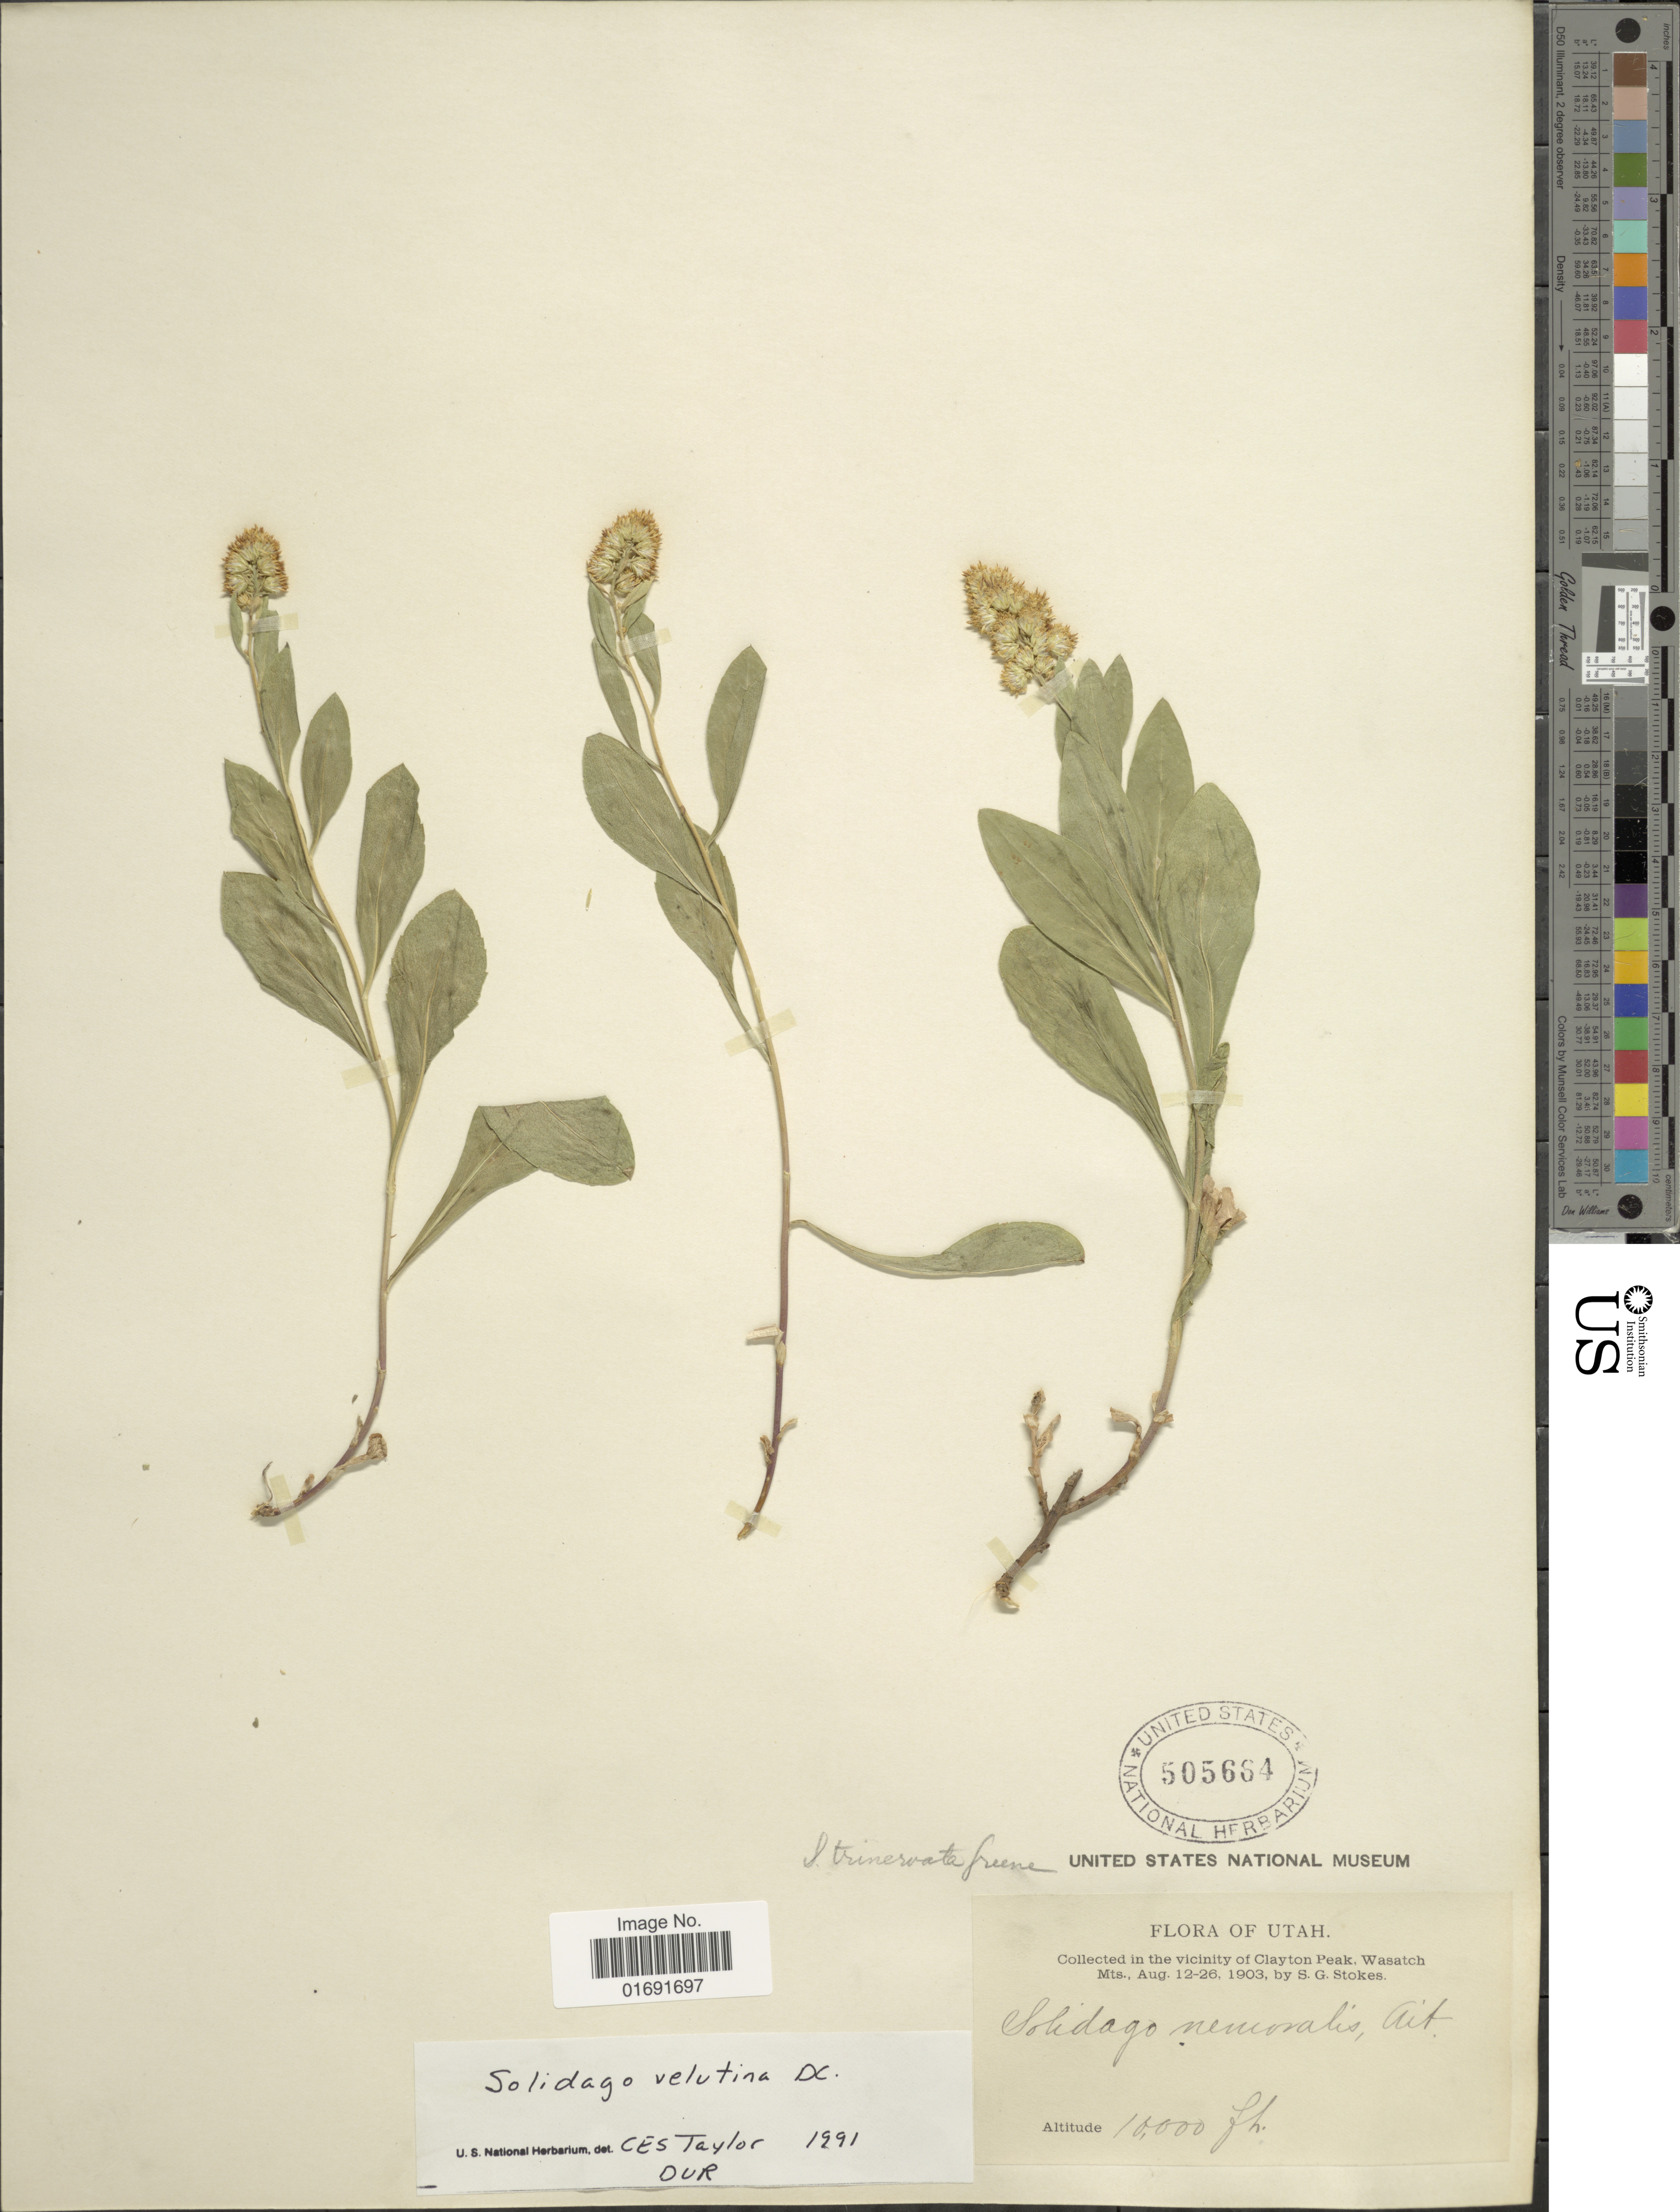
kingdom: Plantae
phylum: Tracheophyta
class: Magnoliopsida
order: Asterales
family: Asteraceae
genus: Solidago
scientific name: Solidago velutina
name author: DC.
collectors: S. G. Stokes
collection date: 1903-08-12/1903-08-26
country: United States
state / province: Utah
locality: Vicinity of Clayton Peak, Wasatch Mts.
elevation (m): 3048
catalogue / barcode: US 505664